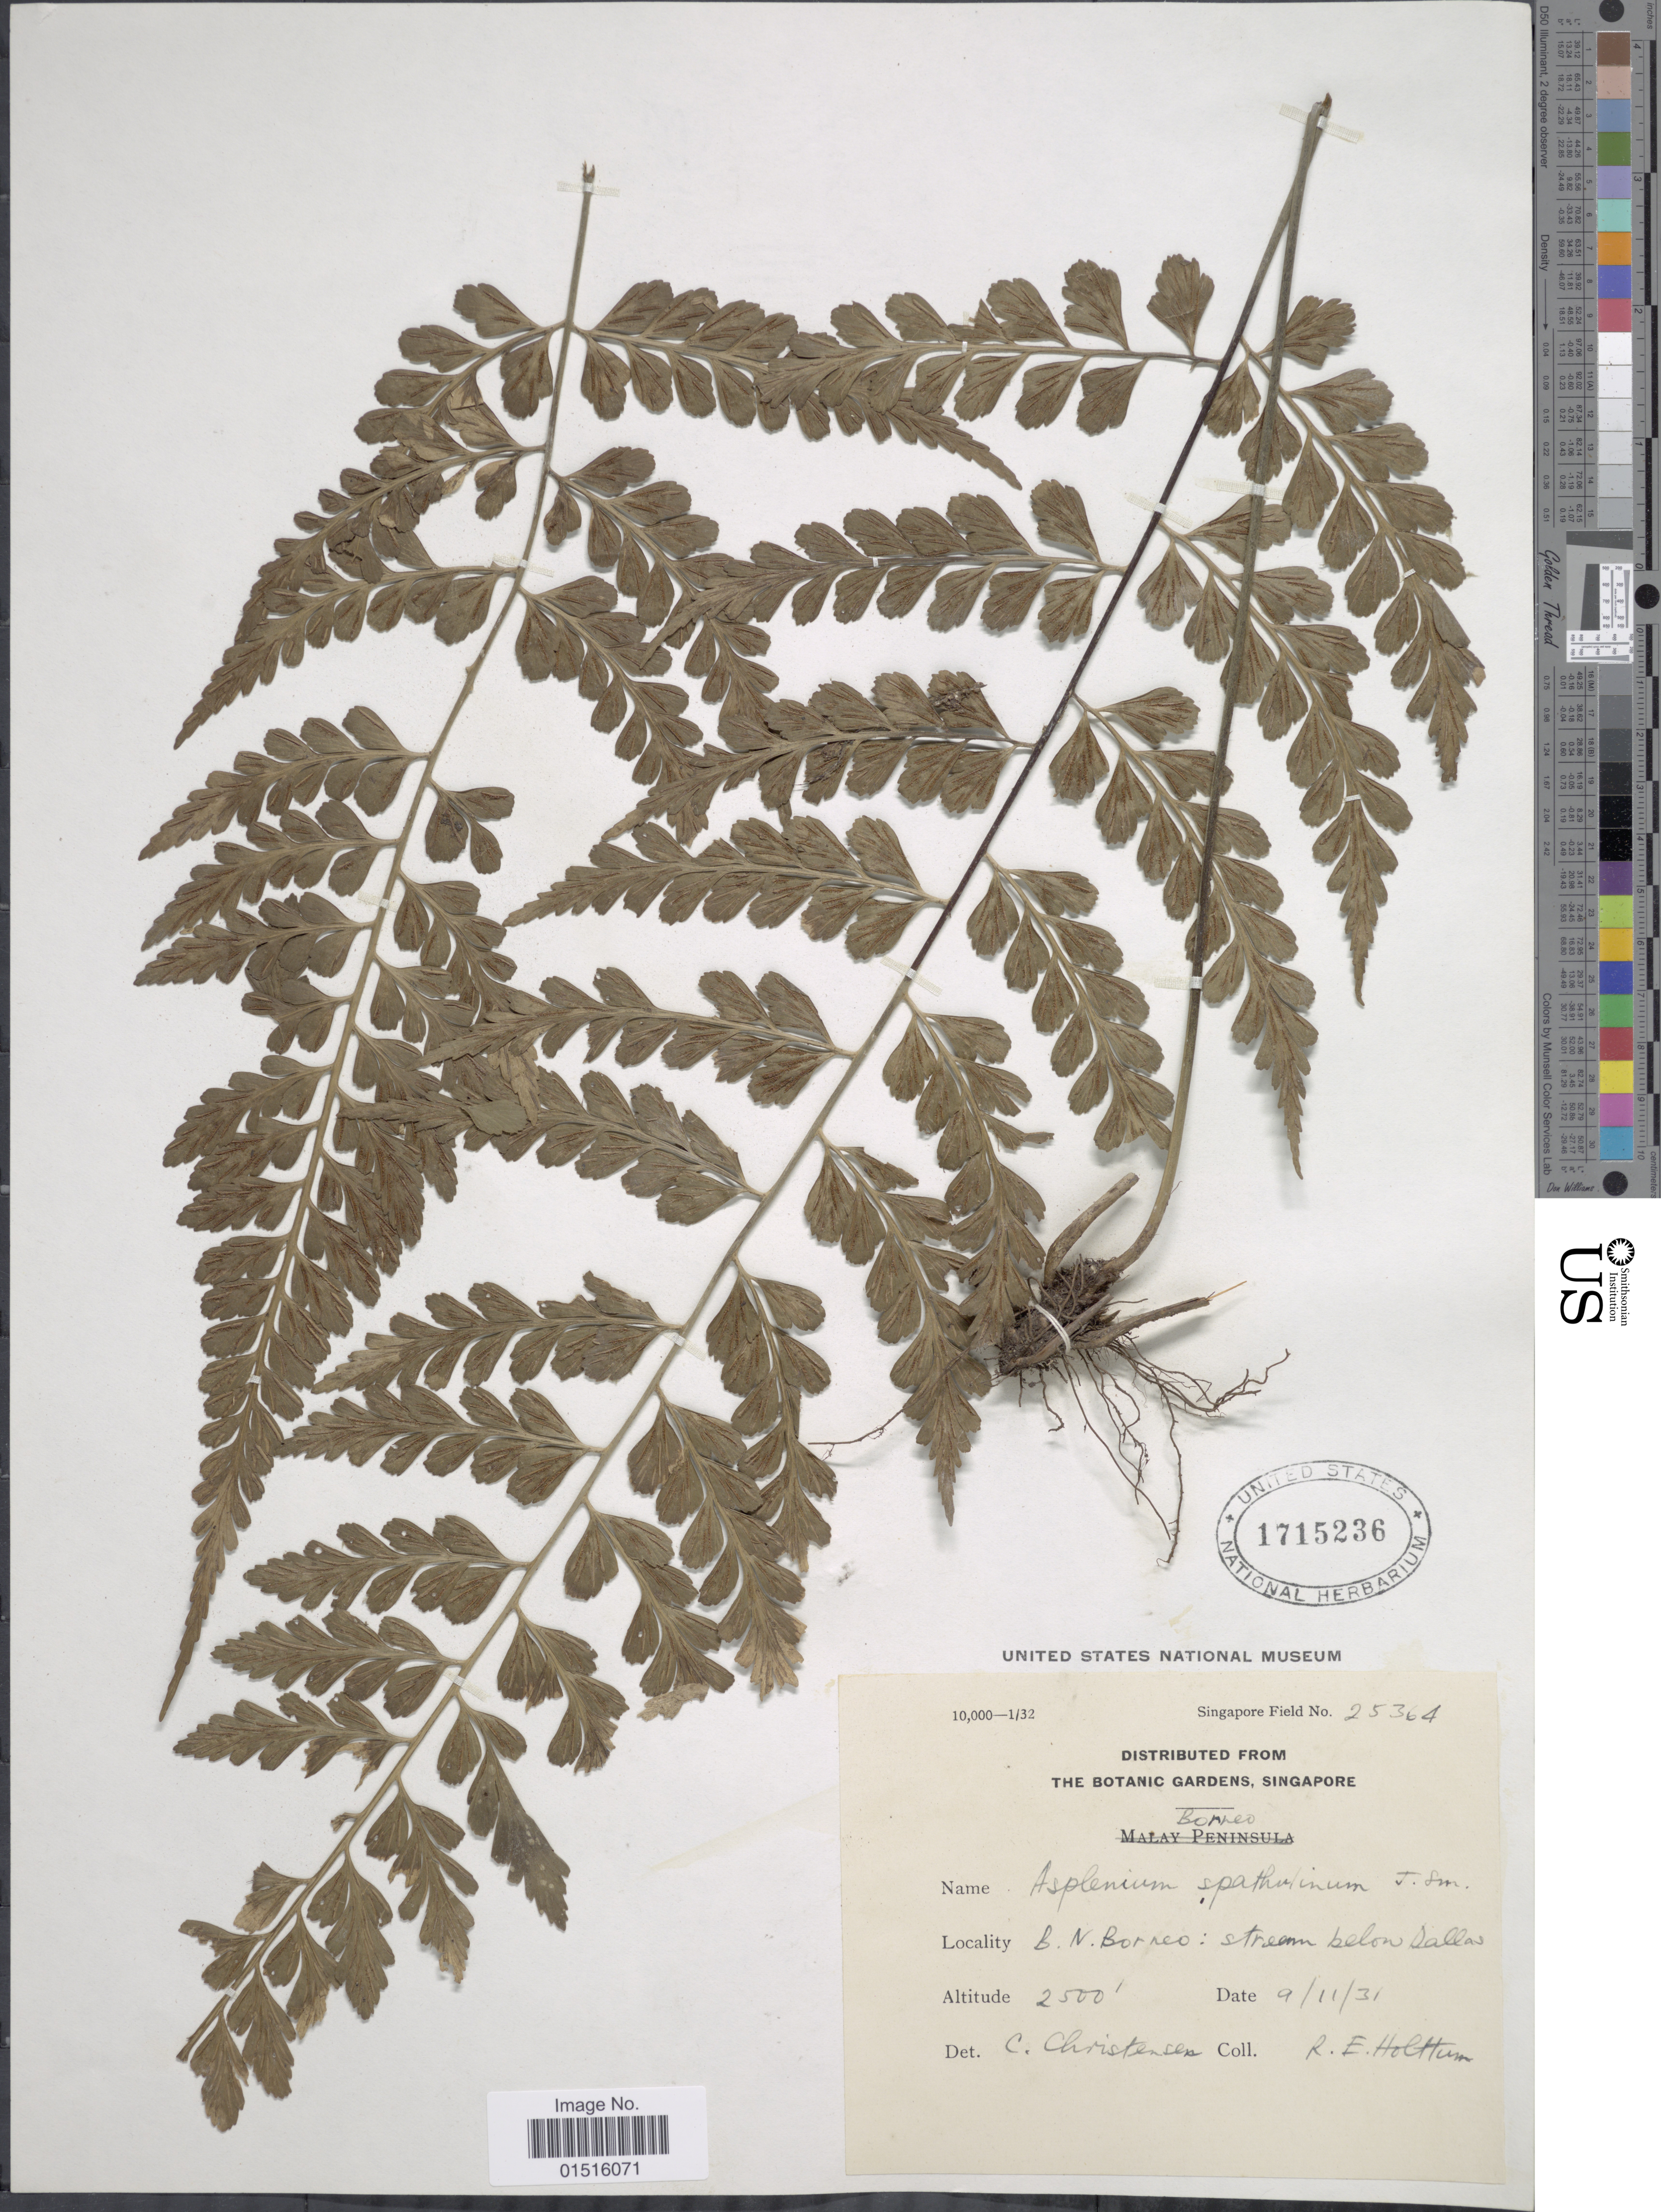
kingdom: Plantae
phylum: Tracheophyta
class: Polypodiopsida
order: Polypodiales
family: Aspleniaceae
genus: Asplenium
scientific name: Asplenium affine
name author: Sw.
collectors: R. E. Holttum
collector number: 25634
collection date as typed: Transcribed d/m/y: 9/11/31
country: Singapore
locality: B.N. Borneo: stream belon Dallan [interpreted]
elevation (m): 762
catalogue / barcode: US 1715236